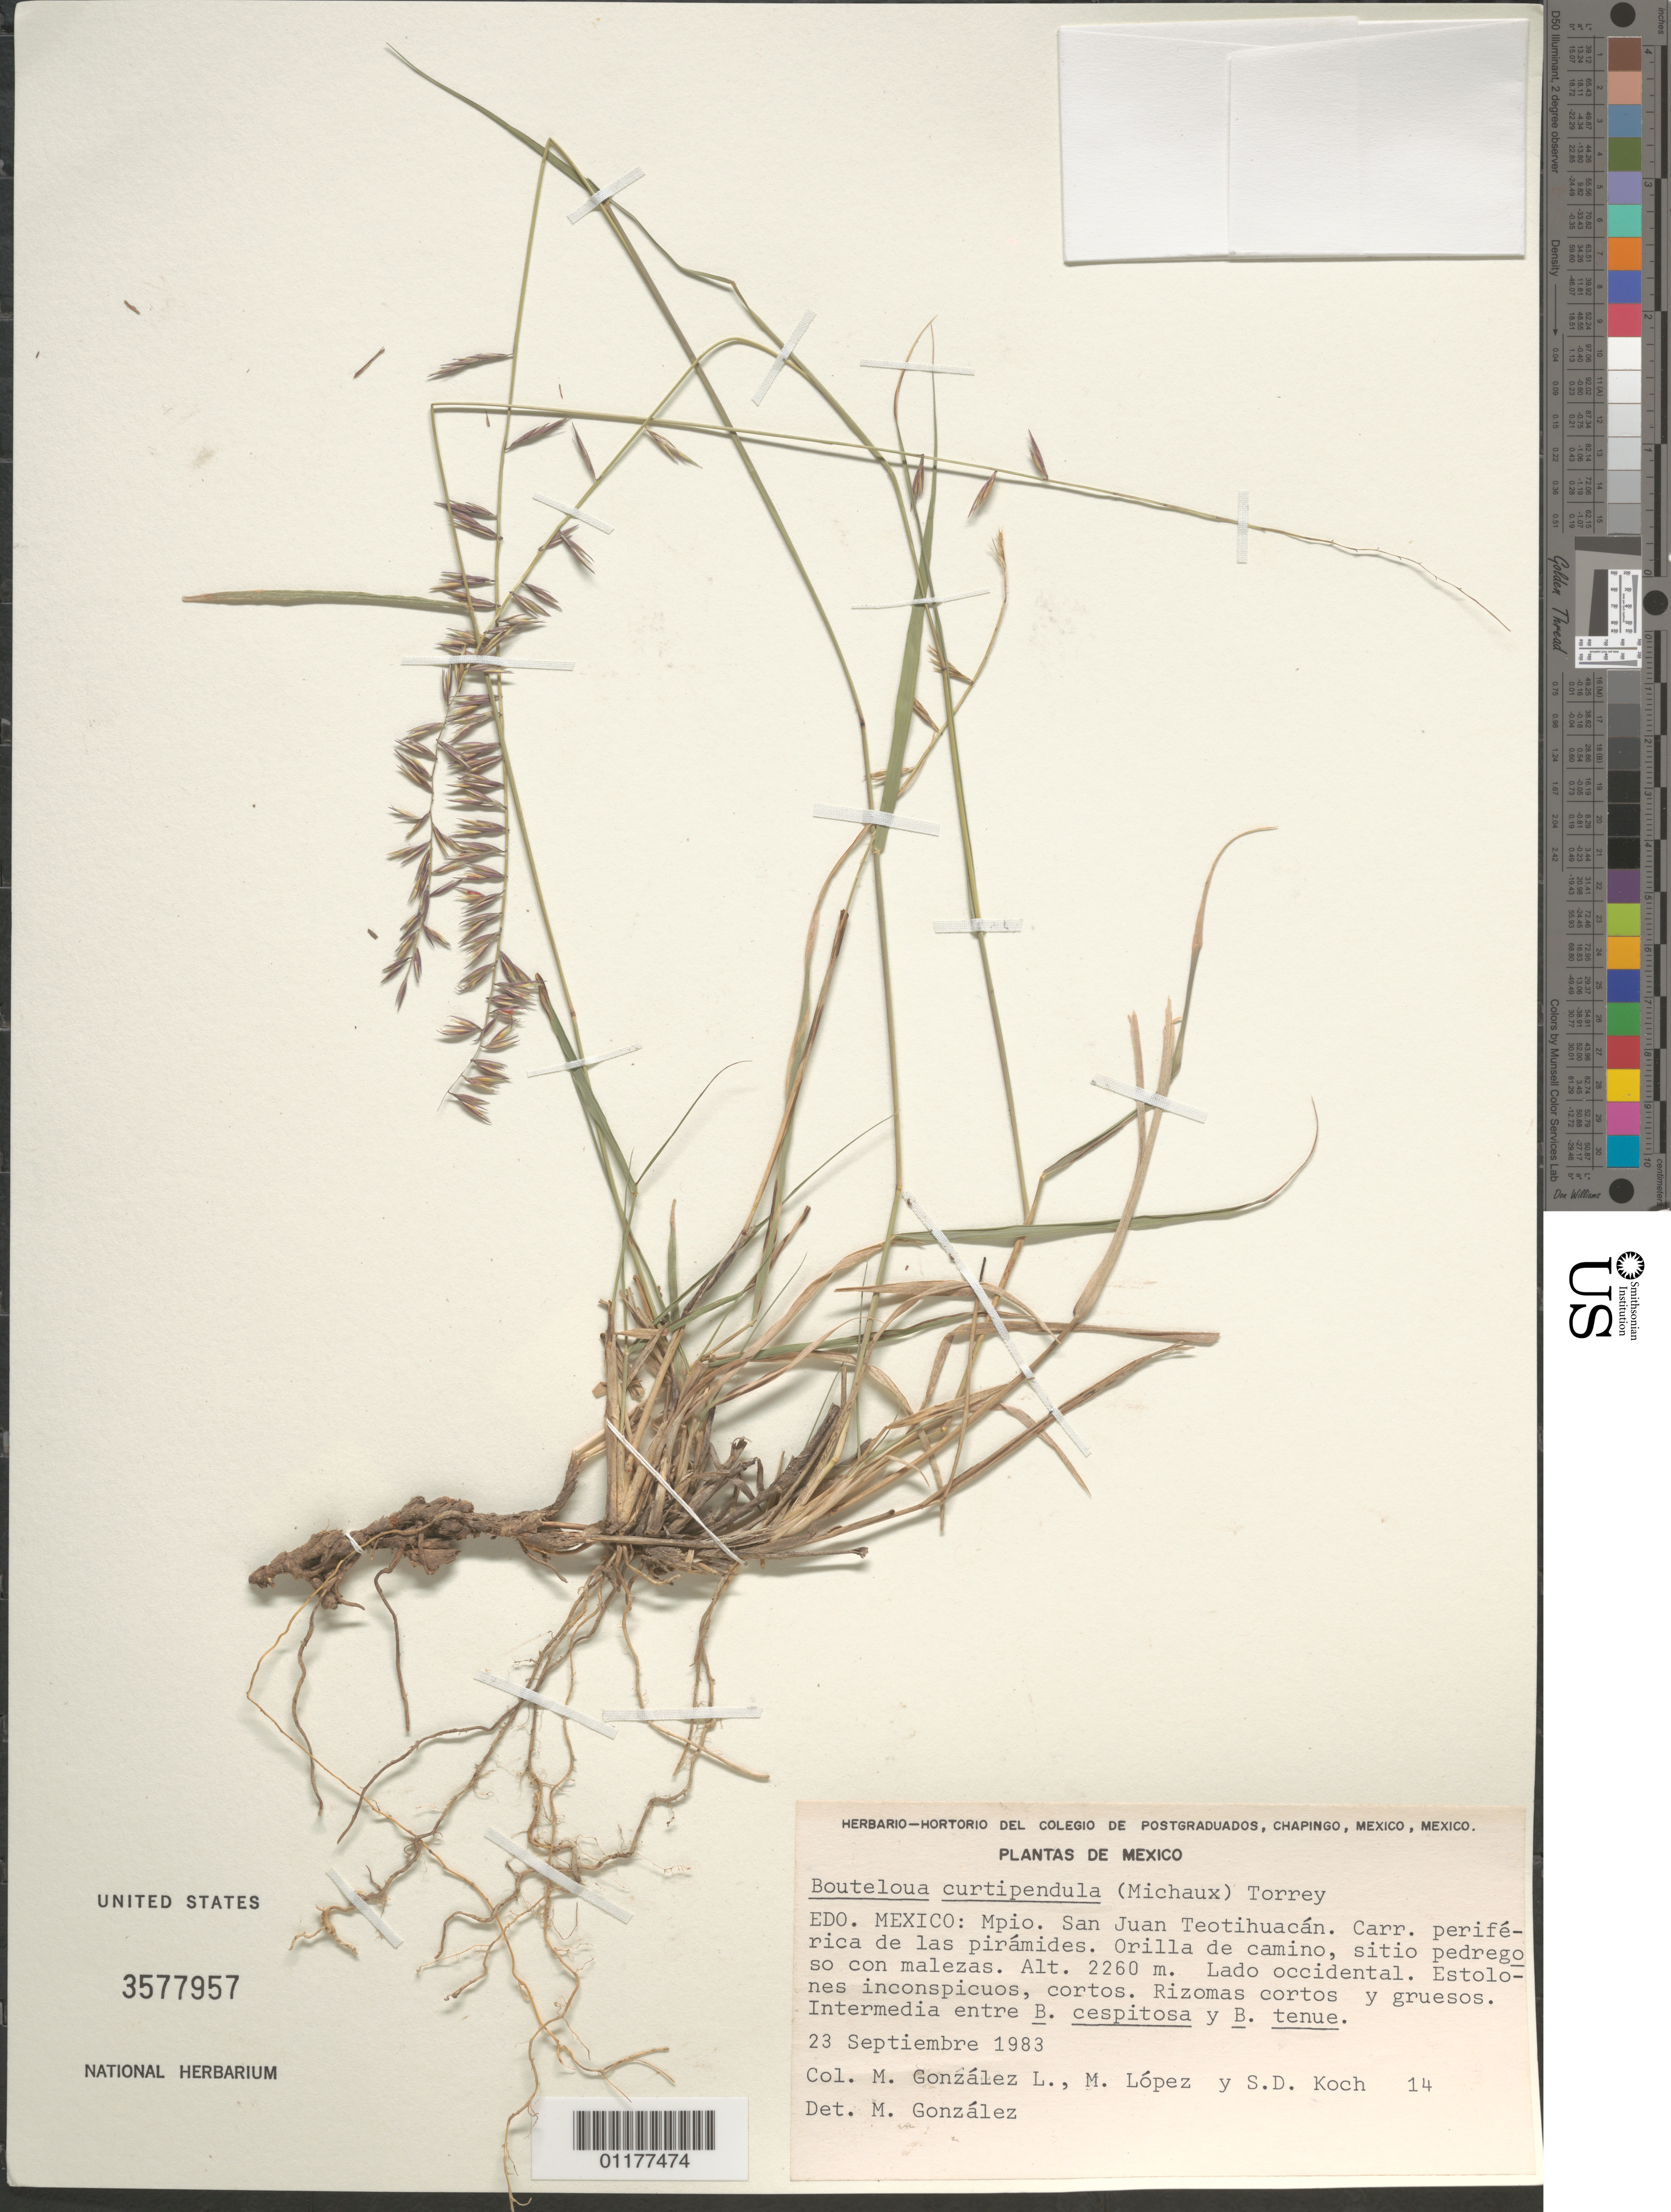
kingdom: Plantae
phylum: Tracheophyta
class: Liliopsida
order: Poales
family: Poaceae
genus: Bouteloua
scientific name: Bouteloua curtipendula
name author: (Michx.) Torr.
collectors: M. González-Ledesma, M. Lopéz & S. D. Koch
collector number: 14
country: Mexico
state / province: Mexico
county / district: Teotihuacán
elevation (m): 2260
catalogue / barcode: US 3577957